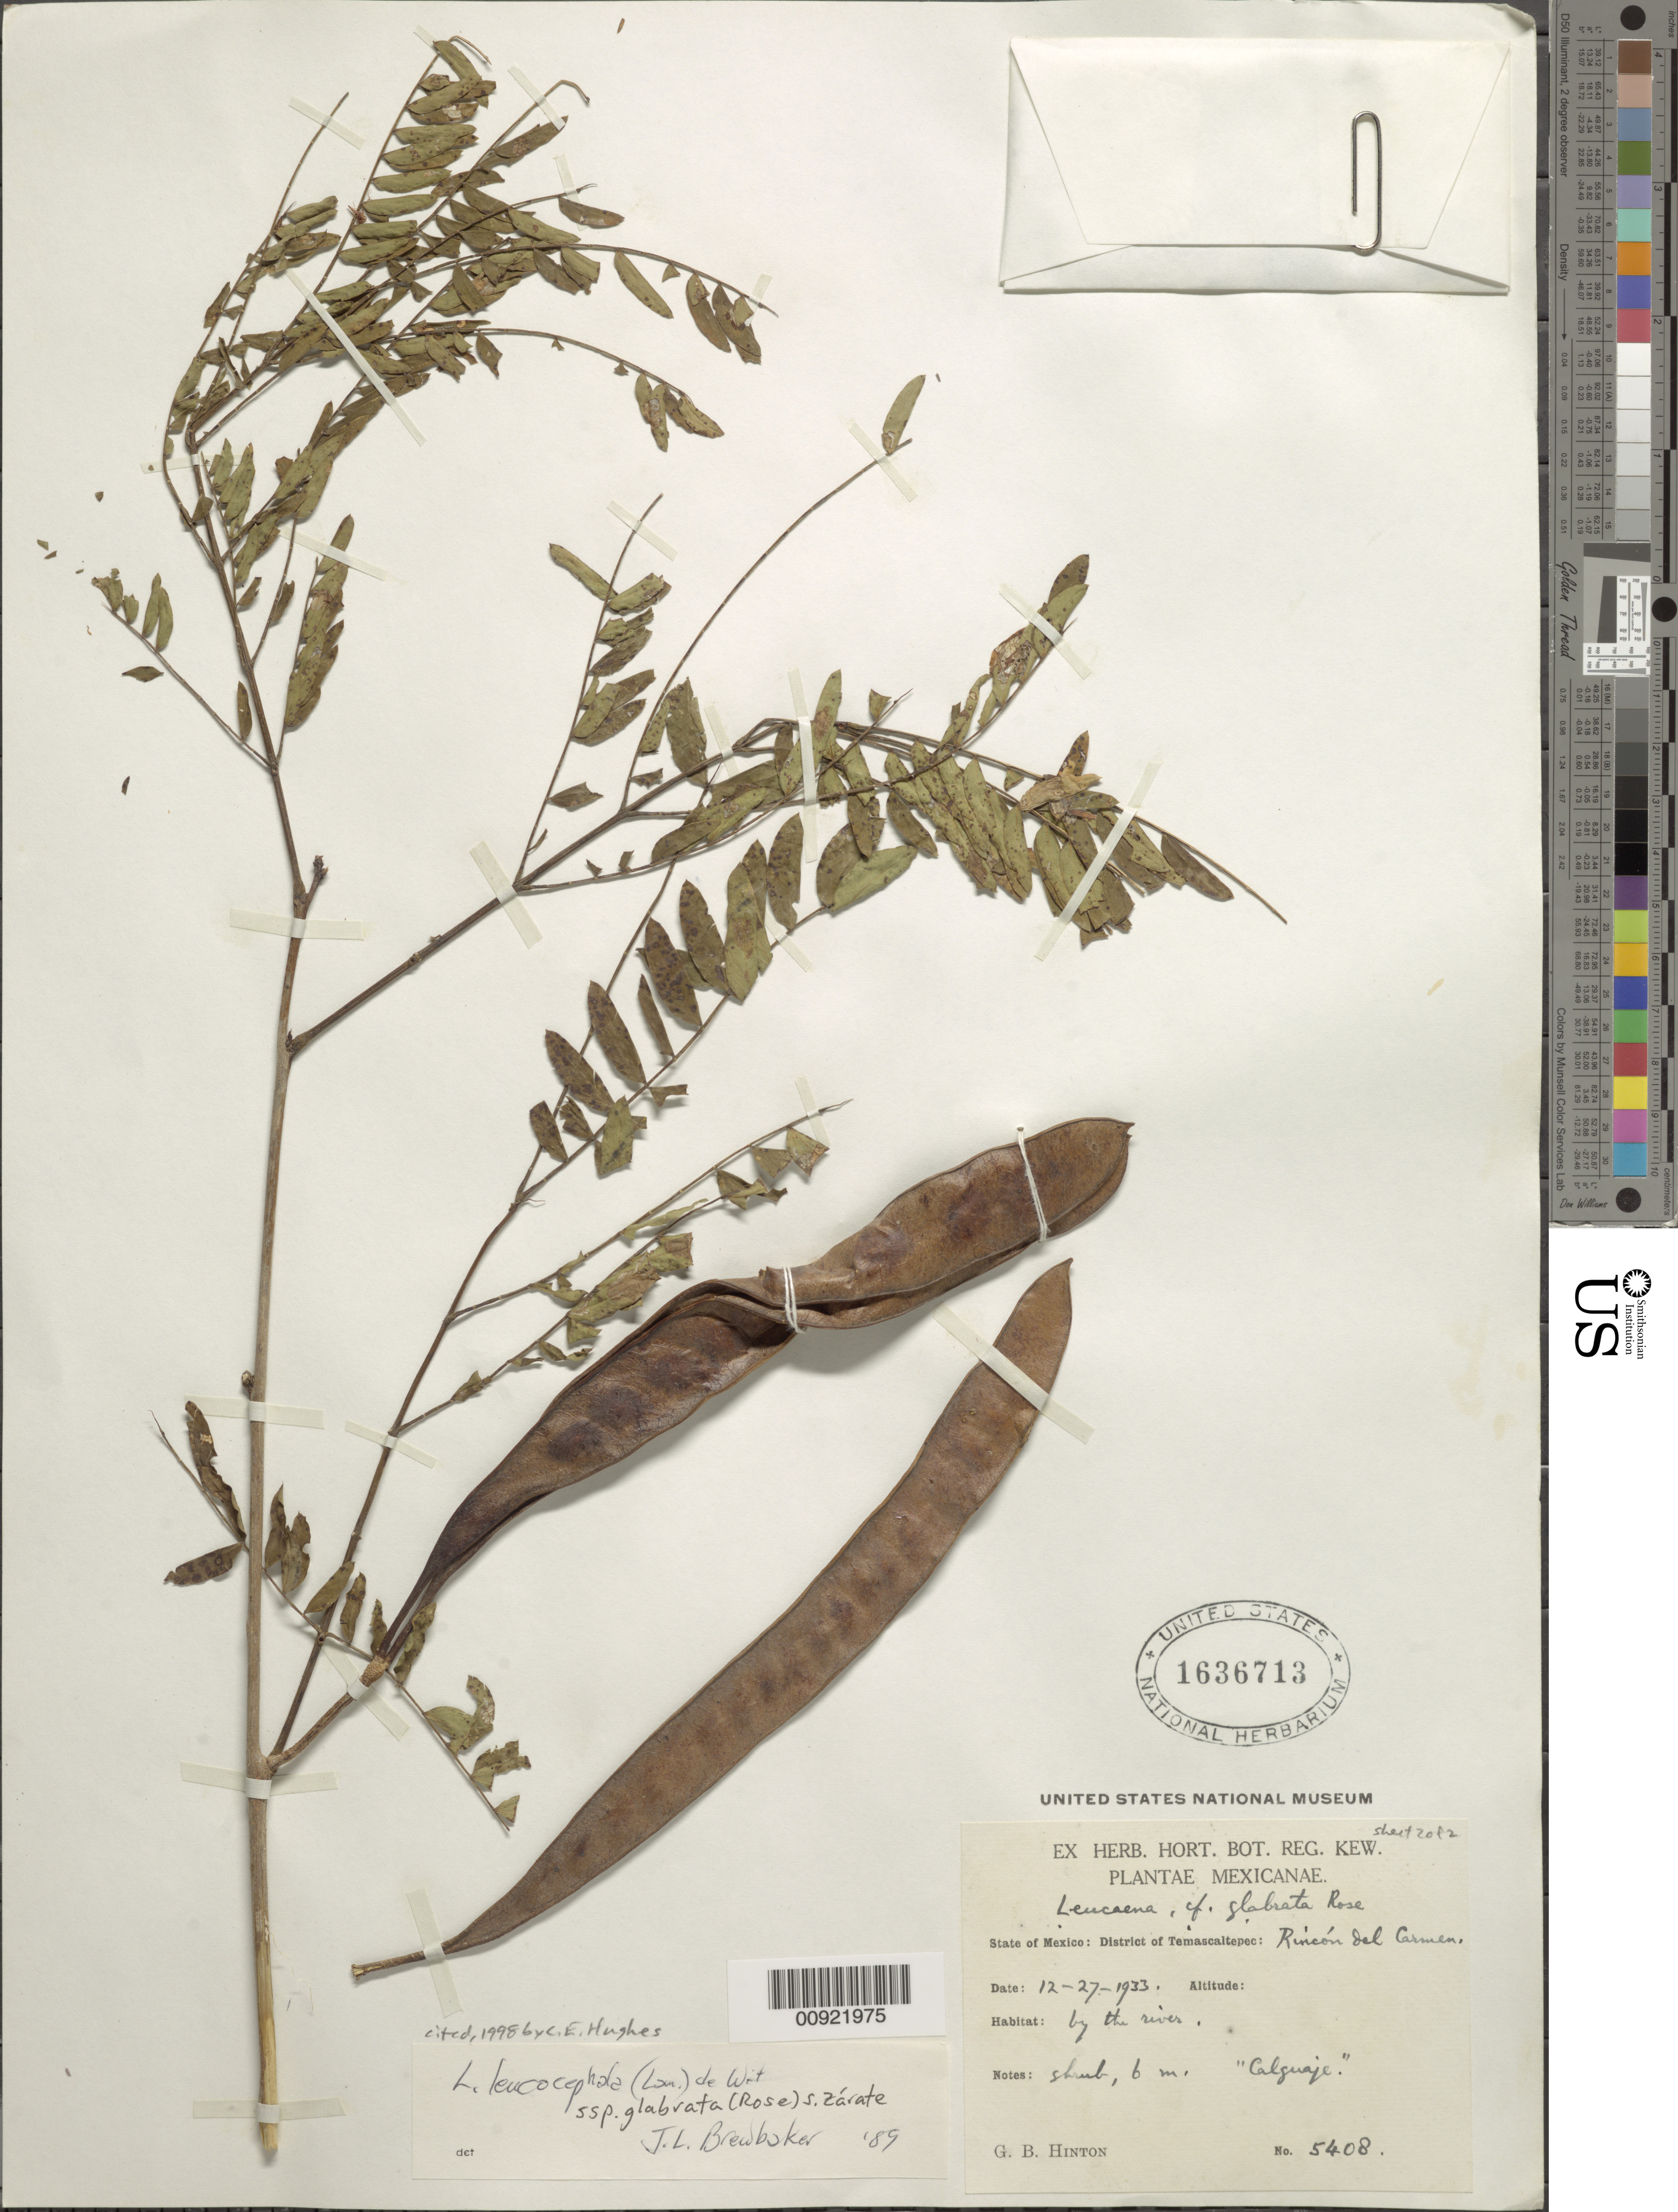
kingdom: Plantae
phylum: Tracheophyta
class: Magnoliopsida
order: Fabales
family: Fabaceae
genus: Leucaena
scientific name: Leucaena leucocephala subsp. glabrata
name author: (Rose) Zaráte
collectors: G. B. Hinton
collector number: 5408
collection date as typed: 27 Dec 1933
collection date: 1933-12-27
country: Mexico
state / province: México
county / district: Temascaltepec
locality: State of Mexico: District of Temascaltepec: Rincón del Carmen.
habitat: By the river.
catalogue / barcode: US 1636713